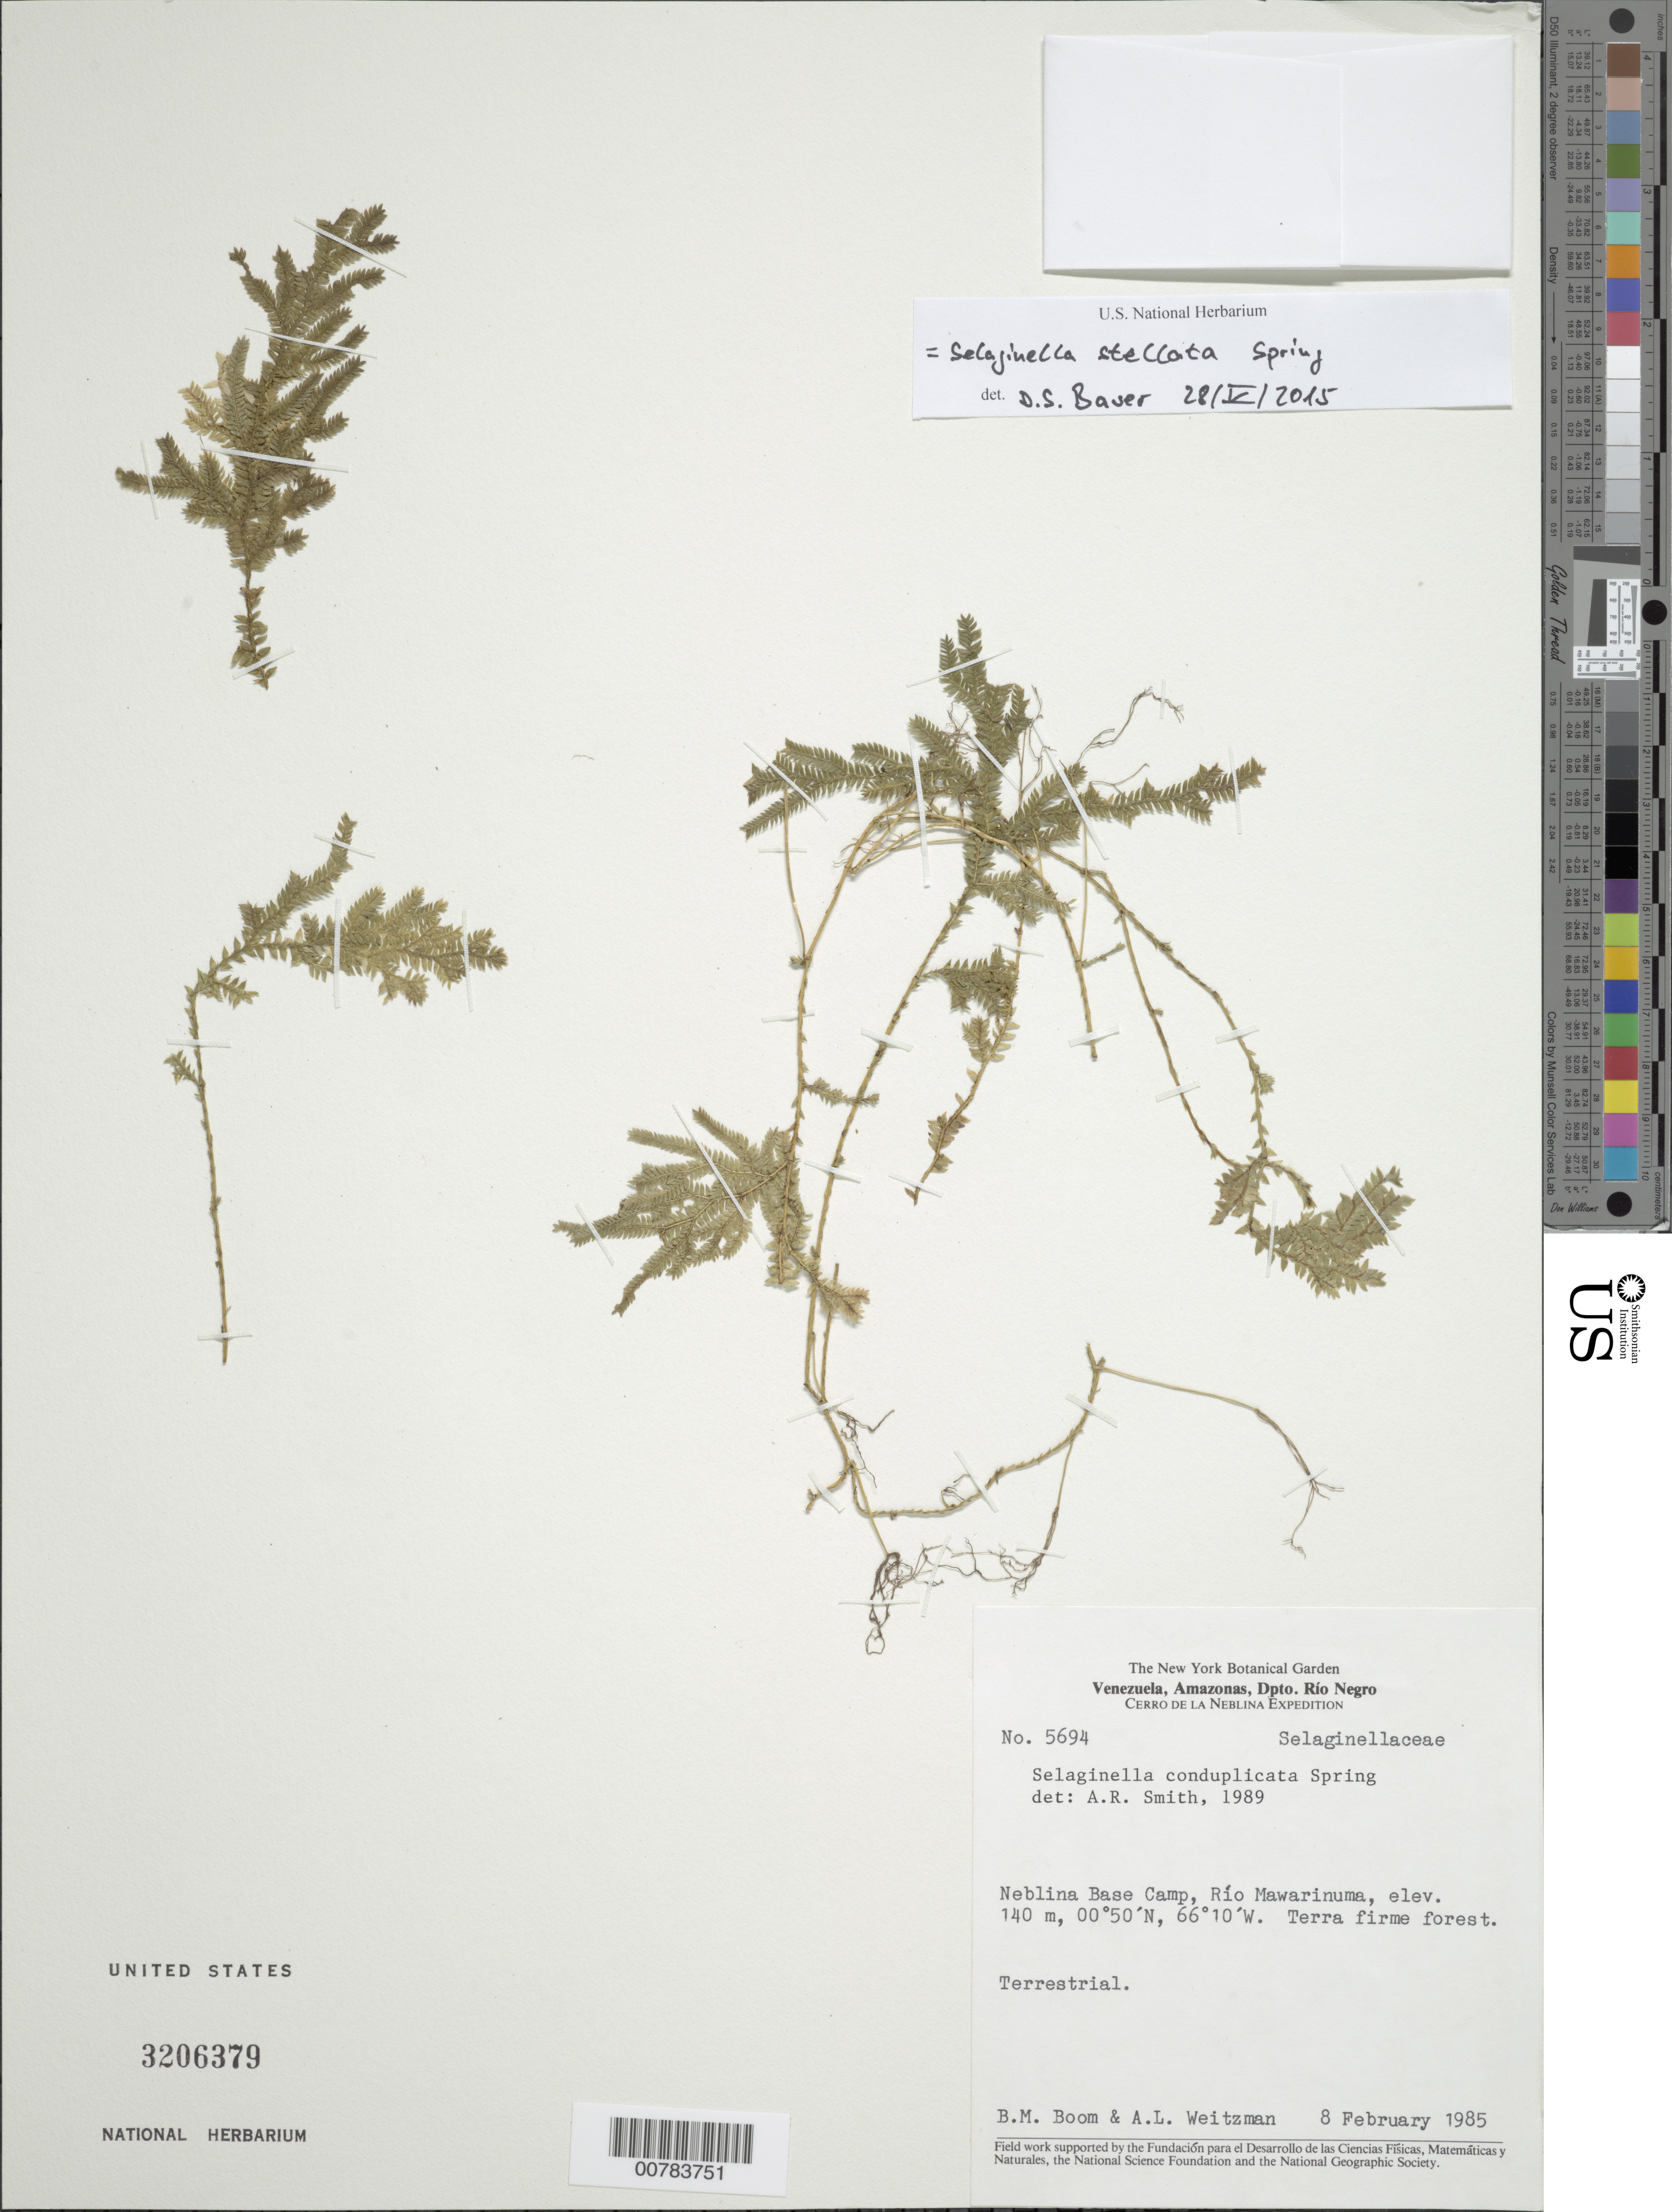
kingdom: Plantae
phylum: Tracheophyta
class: Lycopodiopsida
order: Selaginellales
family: Selaginellaceae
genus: Selaginella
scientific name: Selaginella stellata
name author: Spring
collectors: B. M. Boom & A. L. Weitzman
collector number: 5694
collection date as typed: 8-Feb-85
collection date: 1985-02-08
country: Venezuela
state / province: Amazonas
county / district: Río Negro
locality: Cerro de la Neblina Base Camp, Río Mawarinuma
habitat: Terra firme forest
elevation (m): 140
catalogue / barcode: US 3206379